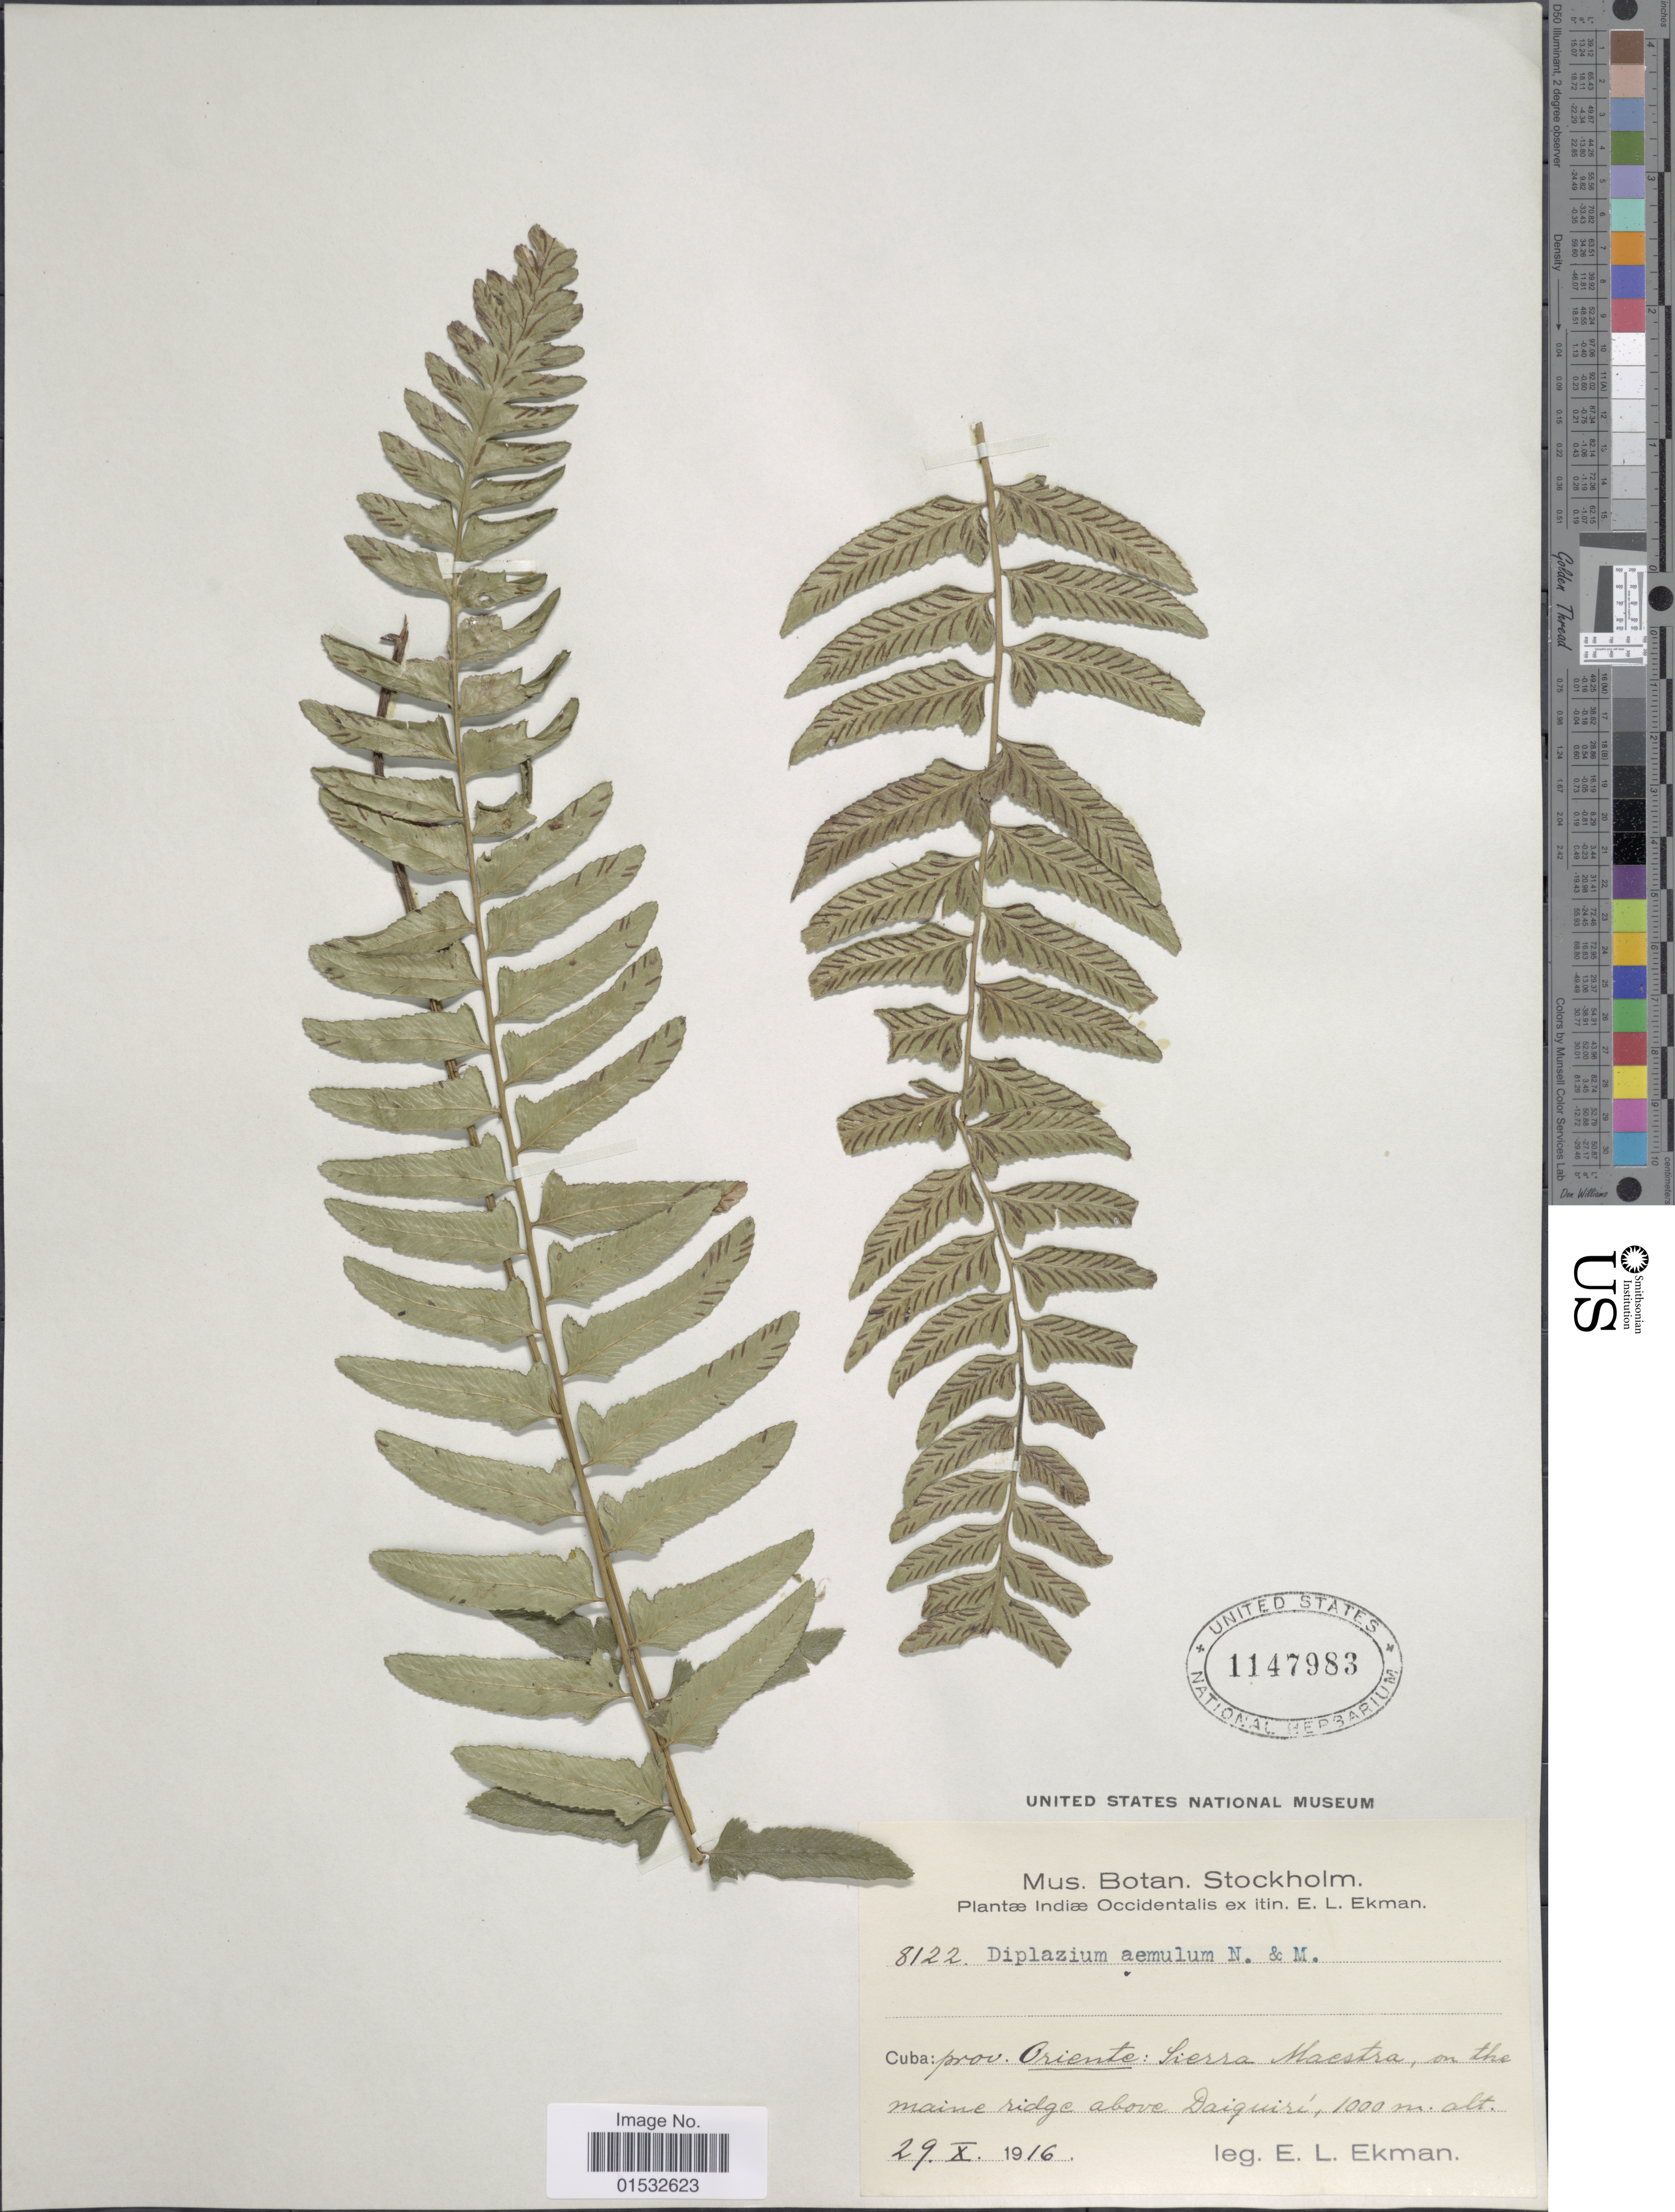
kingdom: Plantae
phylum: Tracheophyta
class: Polypodiopsida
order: Polypodiales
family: Athyriaceae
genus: Diplazium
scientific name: Diplazium unilobum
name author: (Poir.) Hieron.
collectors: E. L. Ekman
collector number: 8122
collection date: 1916-10-29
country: Cuba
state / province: Oriente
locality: Sierra Maestra, on the maine ridge above Daiquirí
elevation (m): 1000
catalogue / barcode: US 1147983